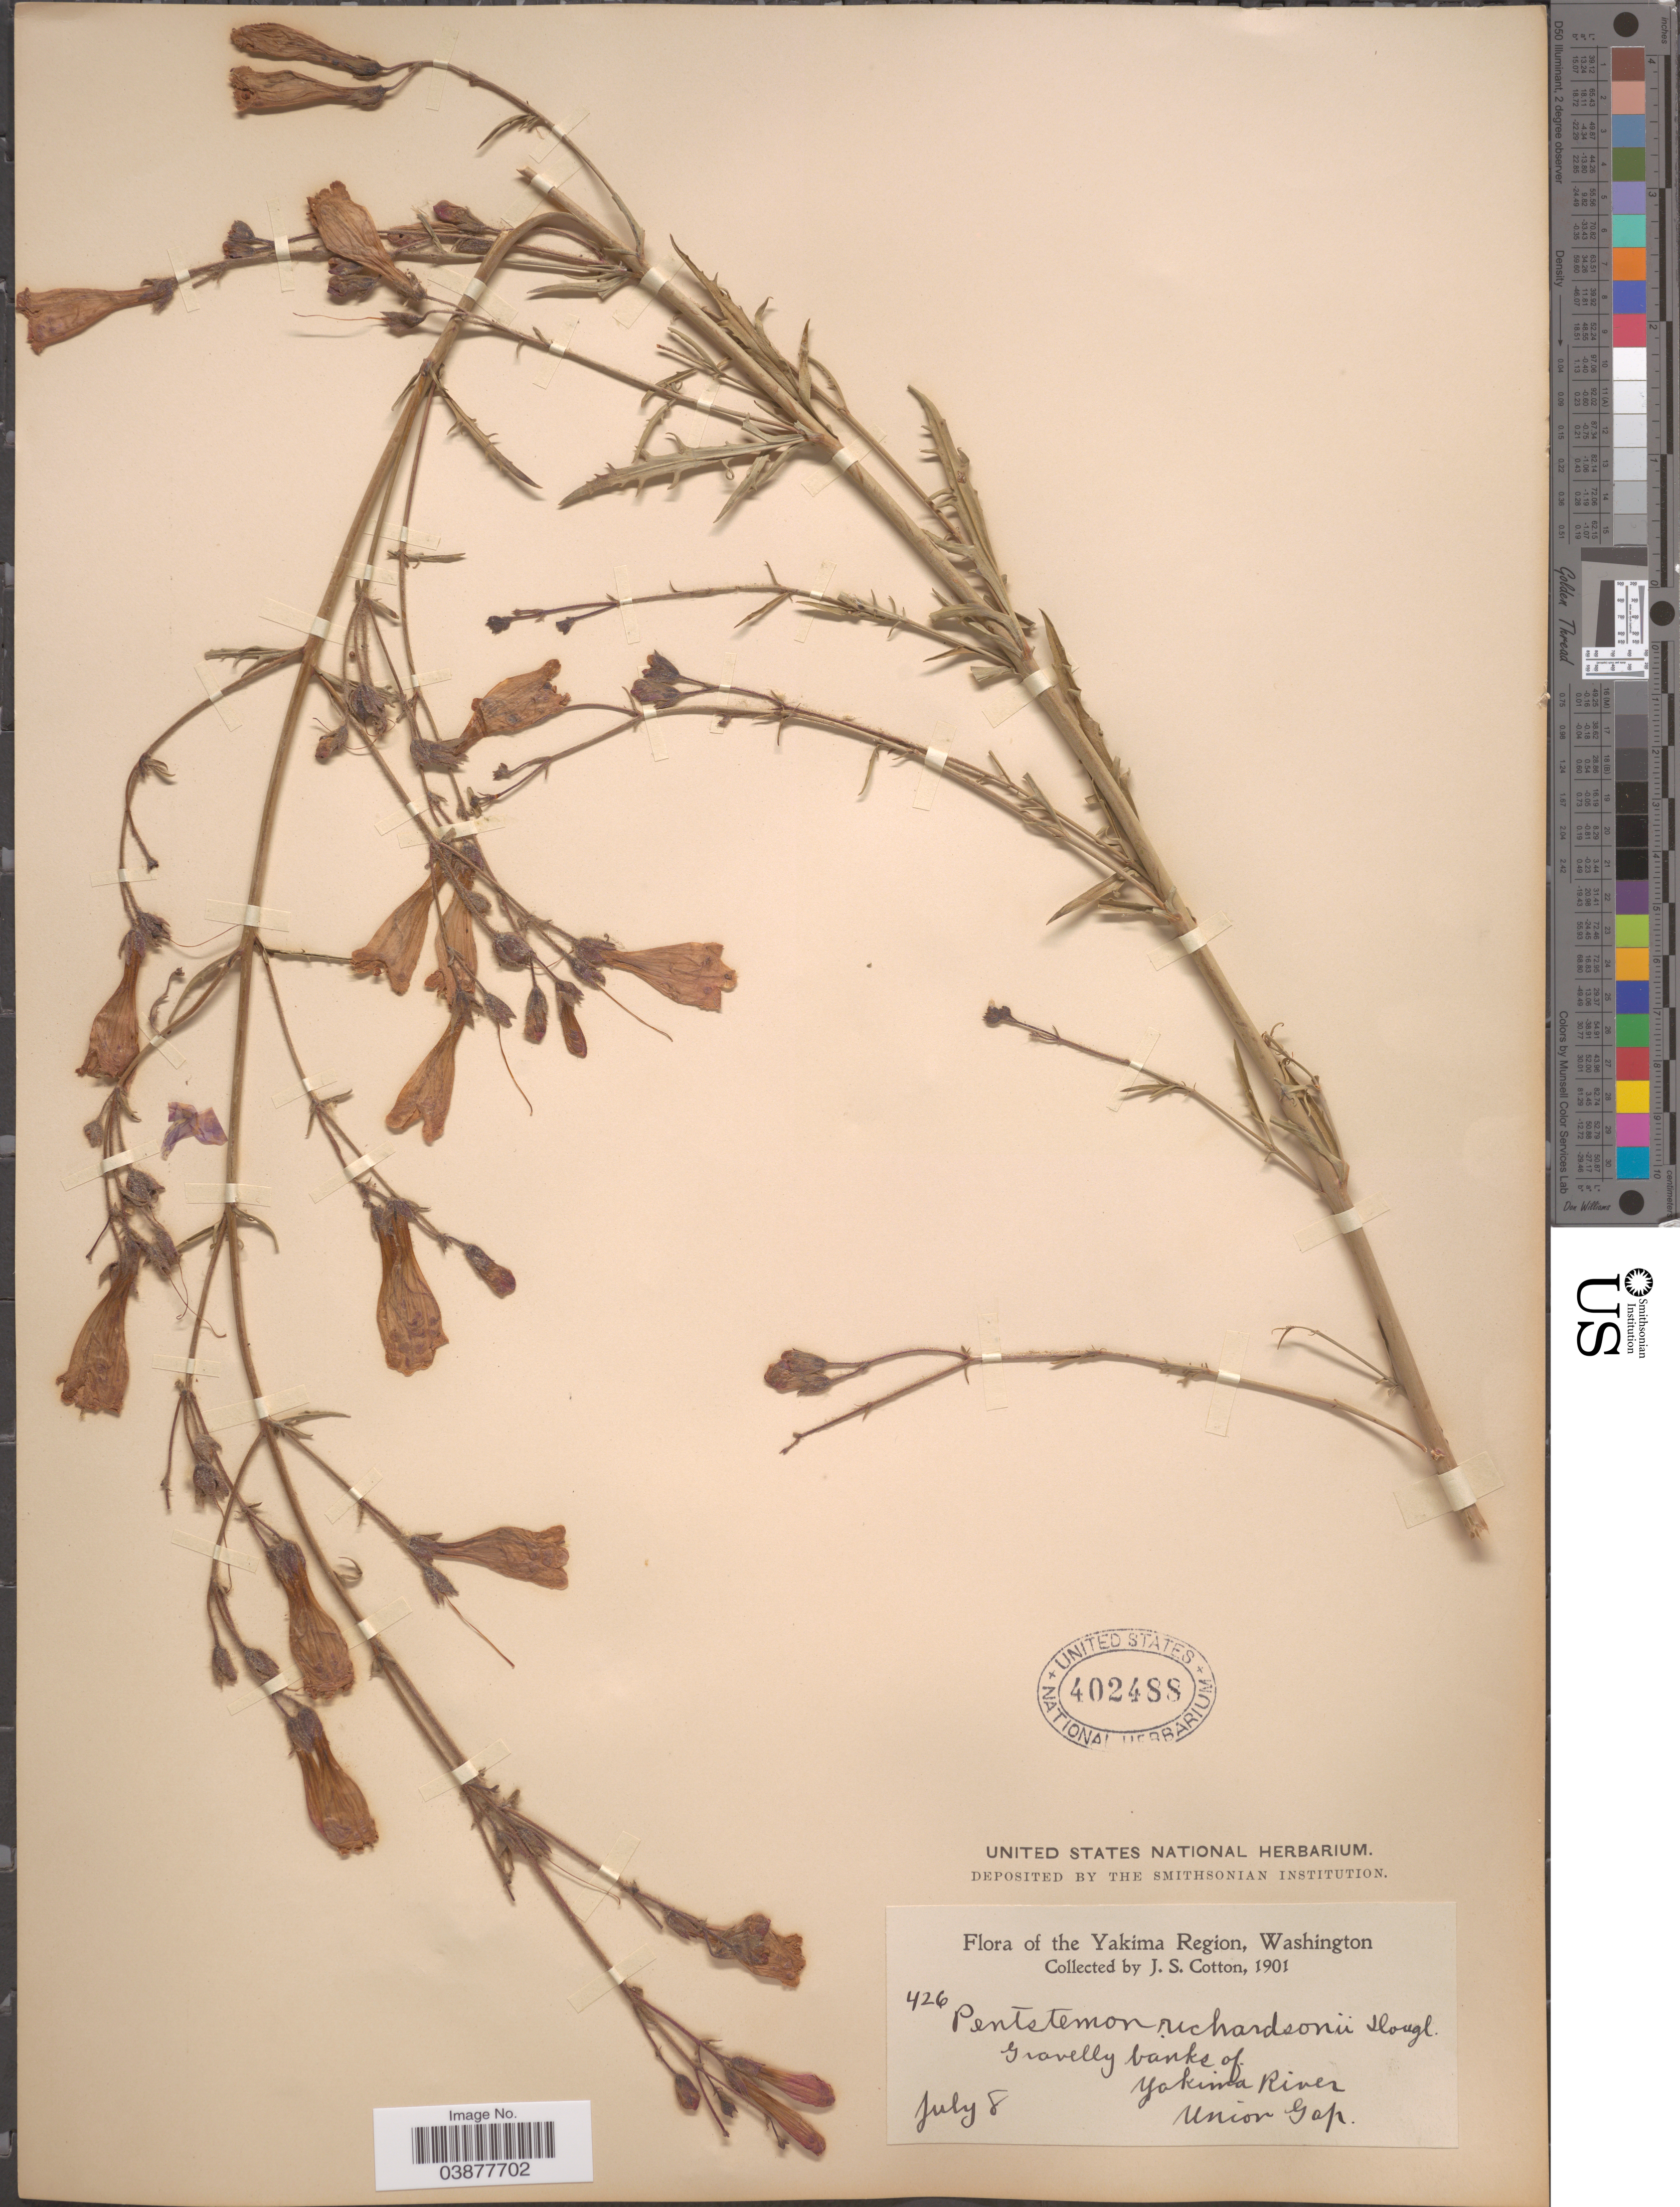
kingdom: Plantae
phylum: Tracheophyta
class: Magnoliopsida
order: Lamiales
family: Plantaginaceae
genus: Penstemon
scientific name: Penstemon richardsonii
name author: Douglas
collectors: J. S. Cotton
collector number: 426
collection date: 1901-07-08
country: United States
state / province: Washington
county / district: Yakima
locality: Yakima Region. Gravelly banks of Yakima River. Union Gap.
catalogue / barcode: US 402488